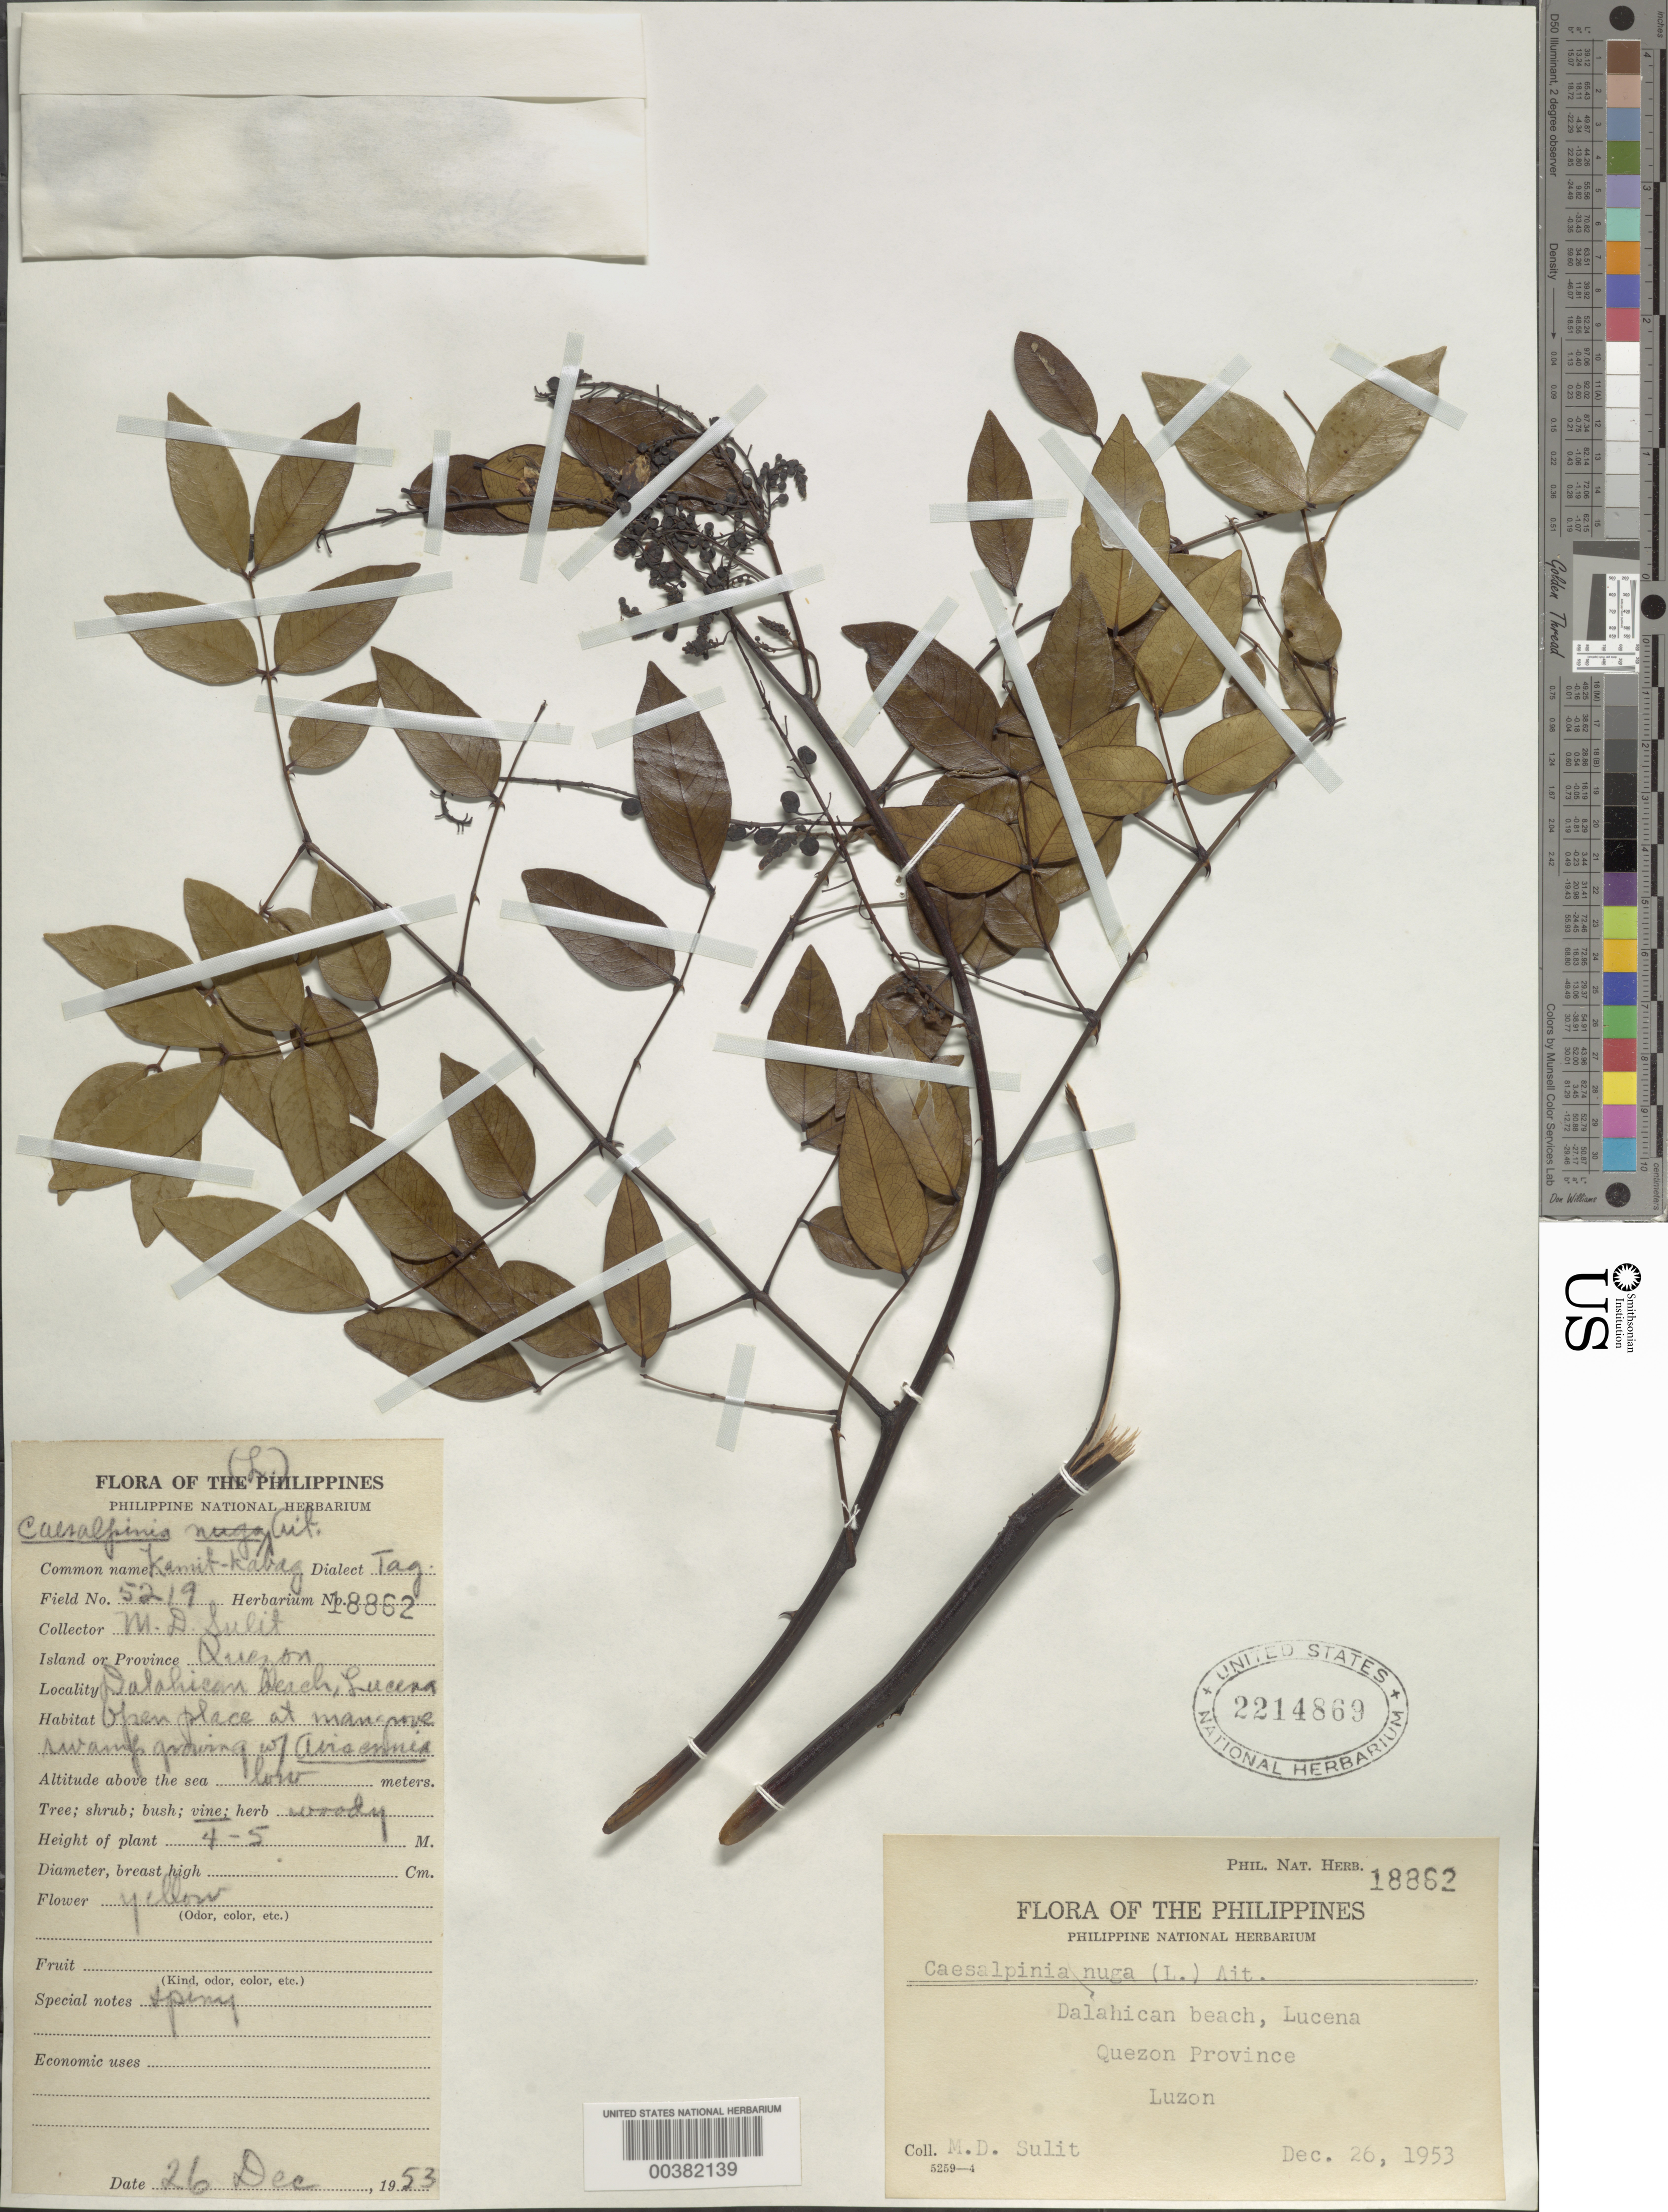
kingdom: Plantae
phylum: Tracheophyta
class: Magnoliopsida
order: Fabales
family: Fabaceae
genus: Ticanto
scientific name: Ticanto crista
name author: (L.) R. Clark & Gagnon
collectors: M. Sulit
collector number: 5219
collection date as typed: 26 Dec 1953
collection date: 1953-12-26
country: Philippines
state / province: Calabarzon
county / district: Quezon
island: Luzon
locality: Dalahison beach, lucena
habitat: Open place at mangrove swamp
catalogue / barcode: US 2214869